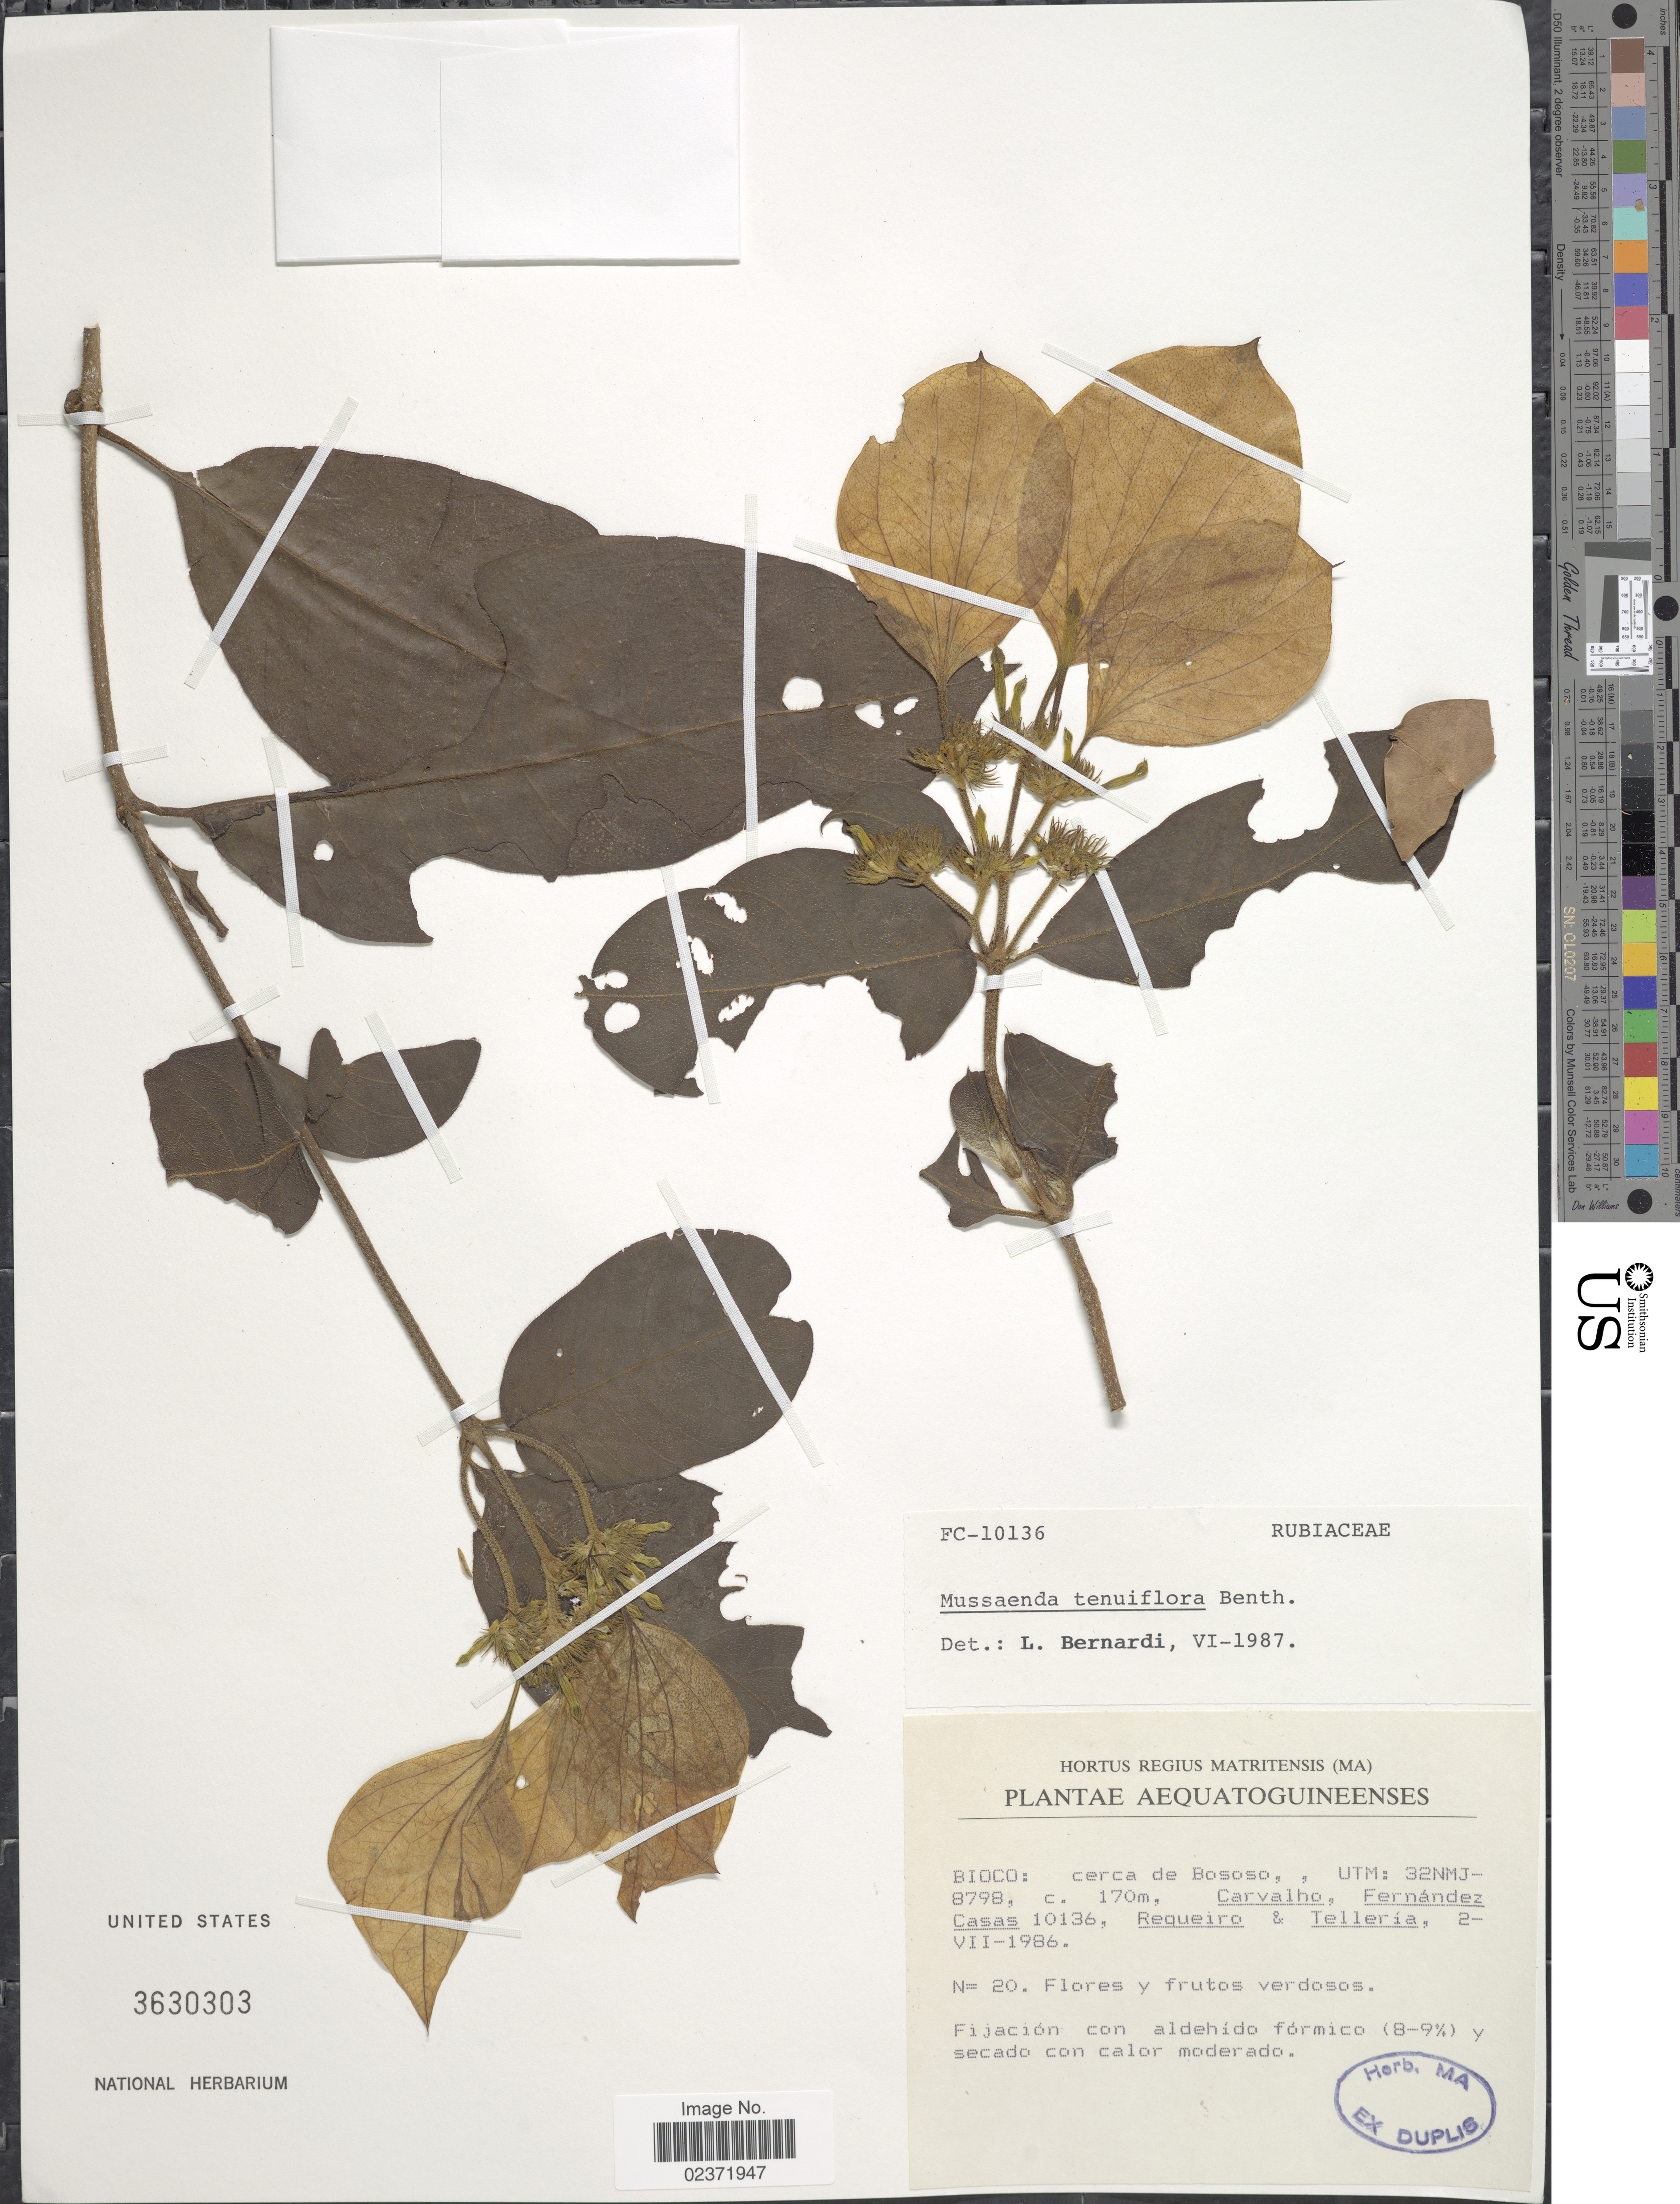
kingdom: Plantae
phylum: Tracheophyta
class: Magnoliopsida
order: Gentianales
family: Rubiaceae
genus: Mussaenda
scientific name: Mussaenda tenuiflora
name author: Benth.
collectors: Carvalho, --, F. Casas, Requeiro, -- & -. Telleria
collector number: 10136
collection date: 1986-07-02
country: Equatorial Guinea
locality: AequatoGuineenses, Bioco: cerca de Bososo, UTM: 32NMJ8798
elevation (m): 170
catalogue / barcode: US 3630303